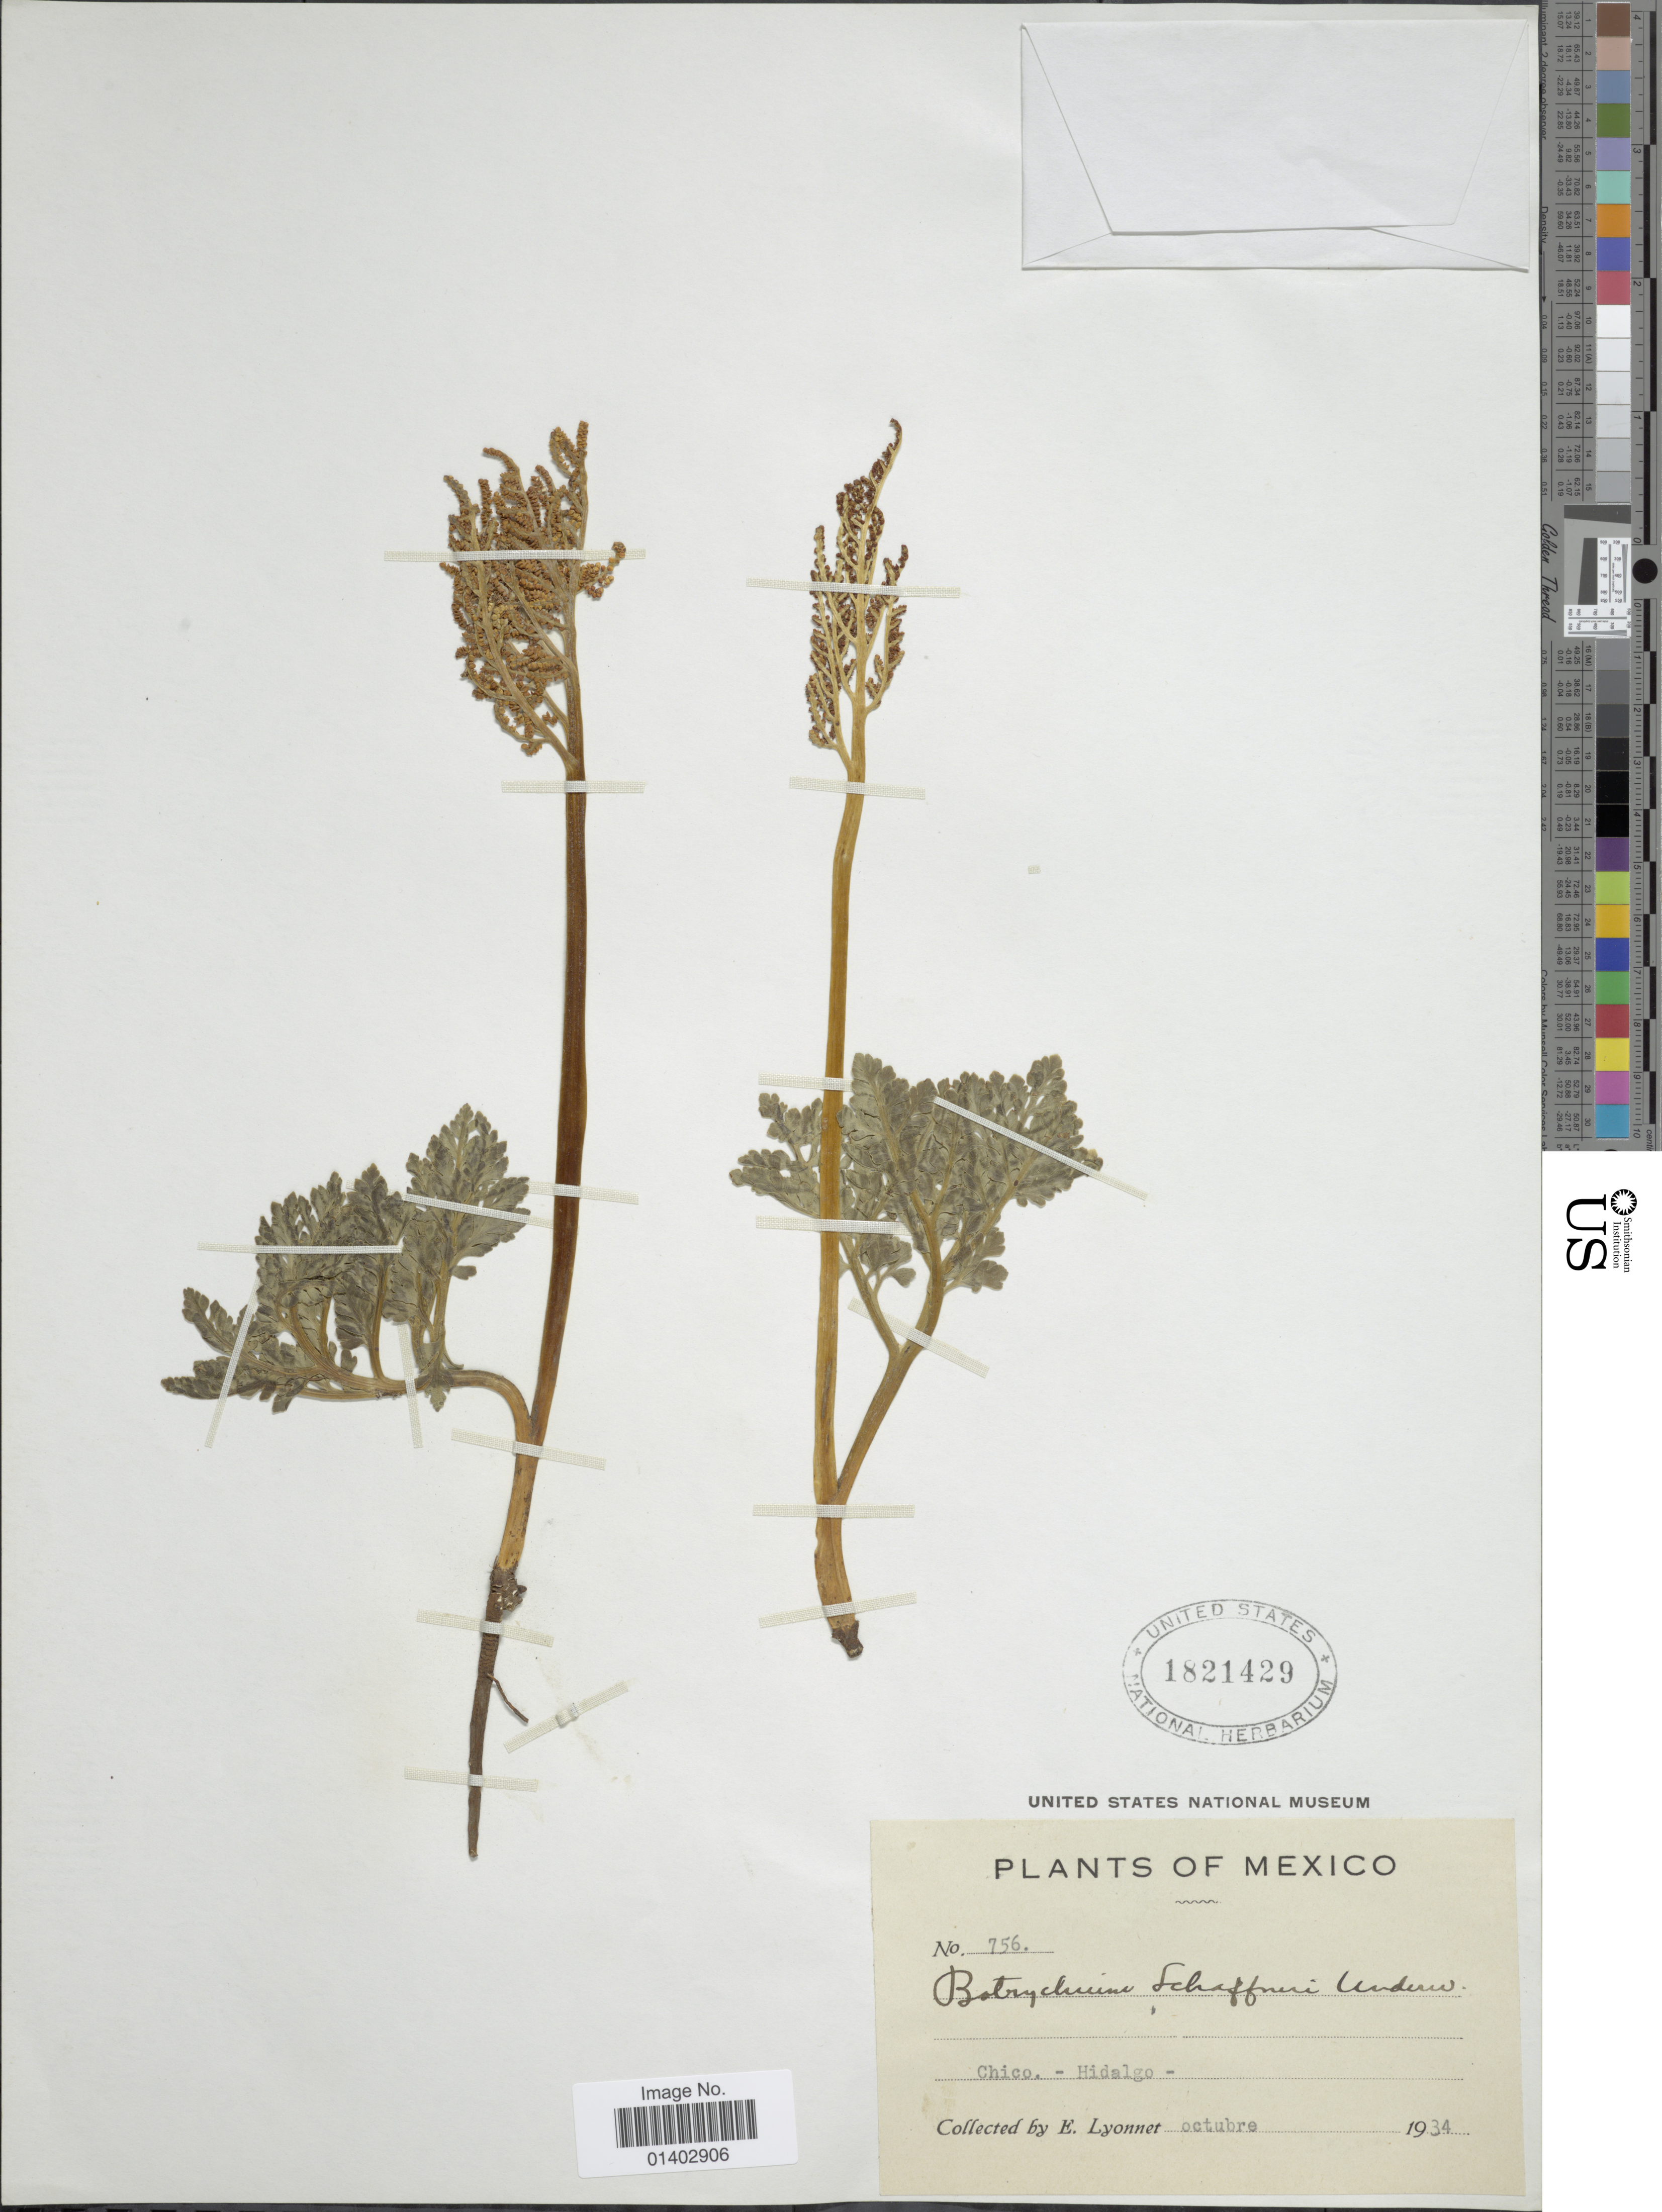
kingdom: Plantae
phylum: Tracheophyta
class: Polypodiopsida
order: Ophioglossales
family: Ophioglossaceae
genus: Botrychium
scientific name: Botrychium schaffneri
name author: Underw.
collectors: E. Lyonnet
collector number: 756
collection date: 1934-10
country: Mexico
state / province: Hidalgo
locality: Chico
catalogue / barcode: US 1821429